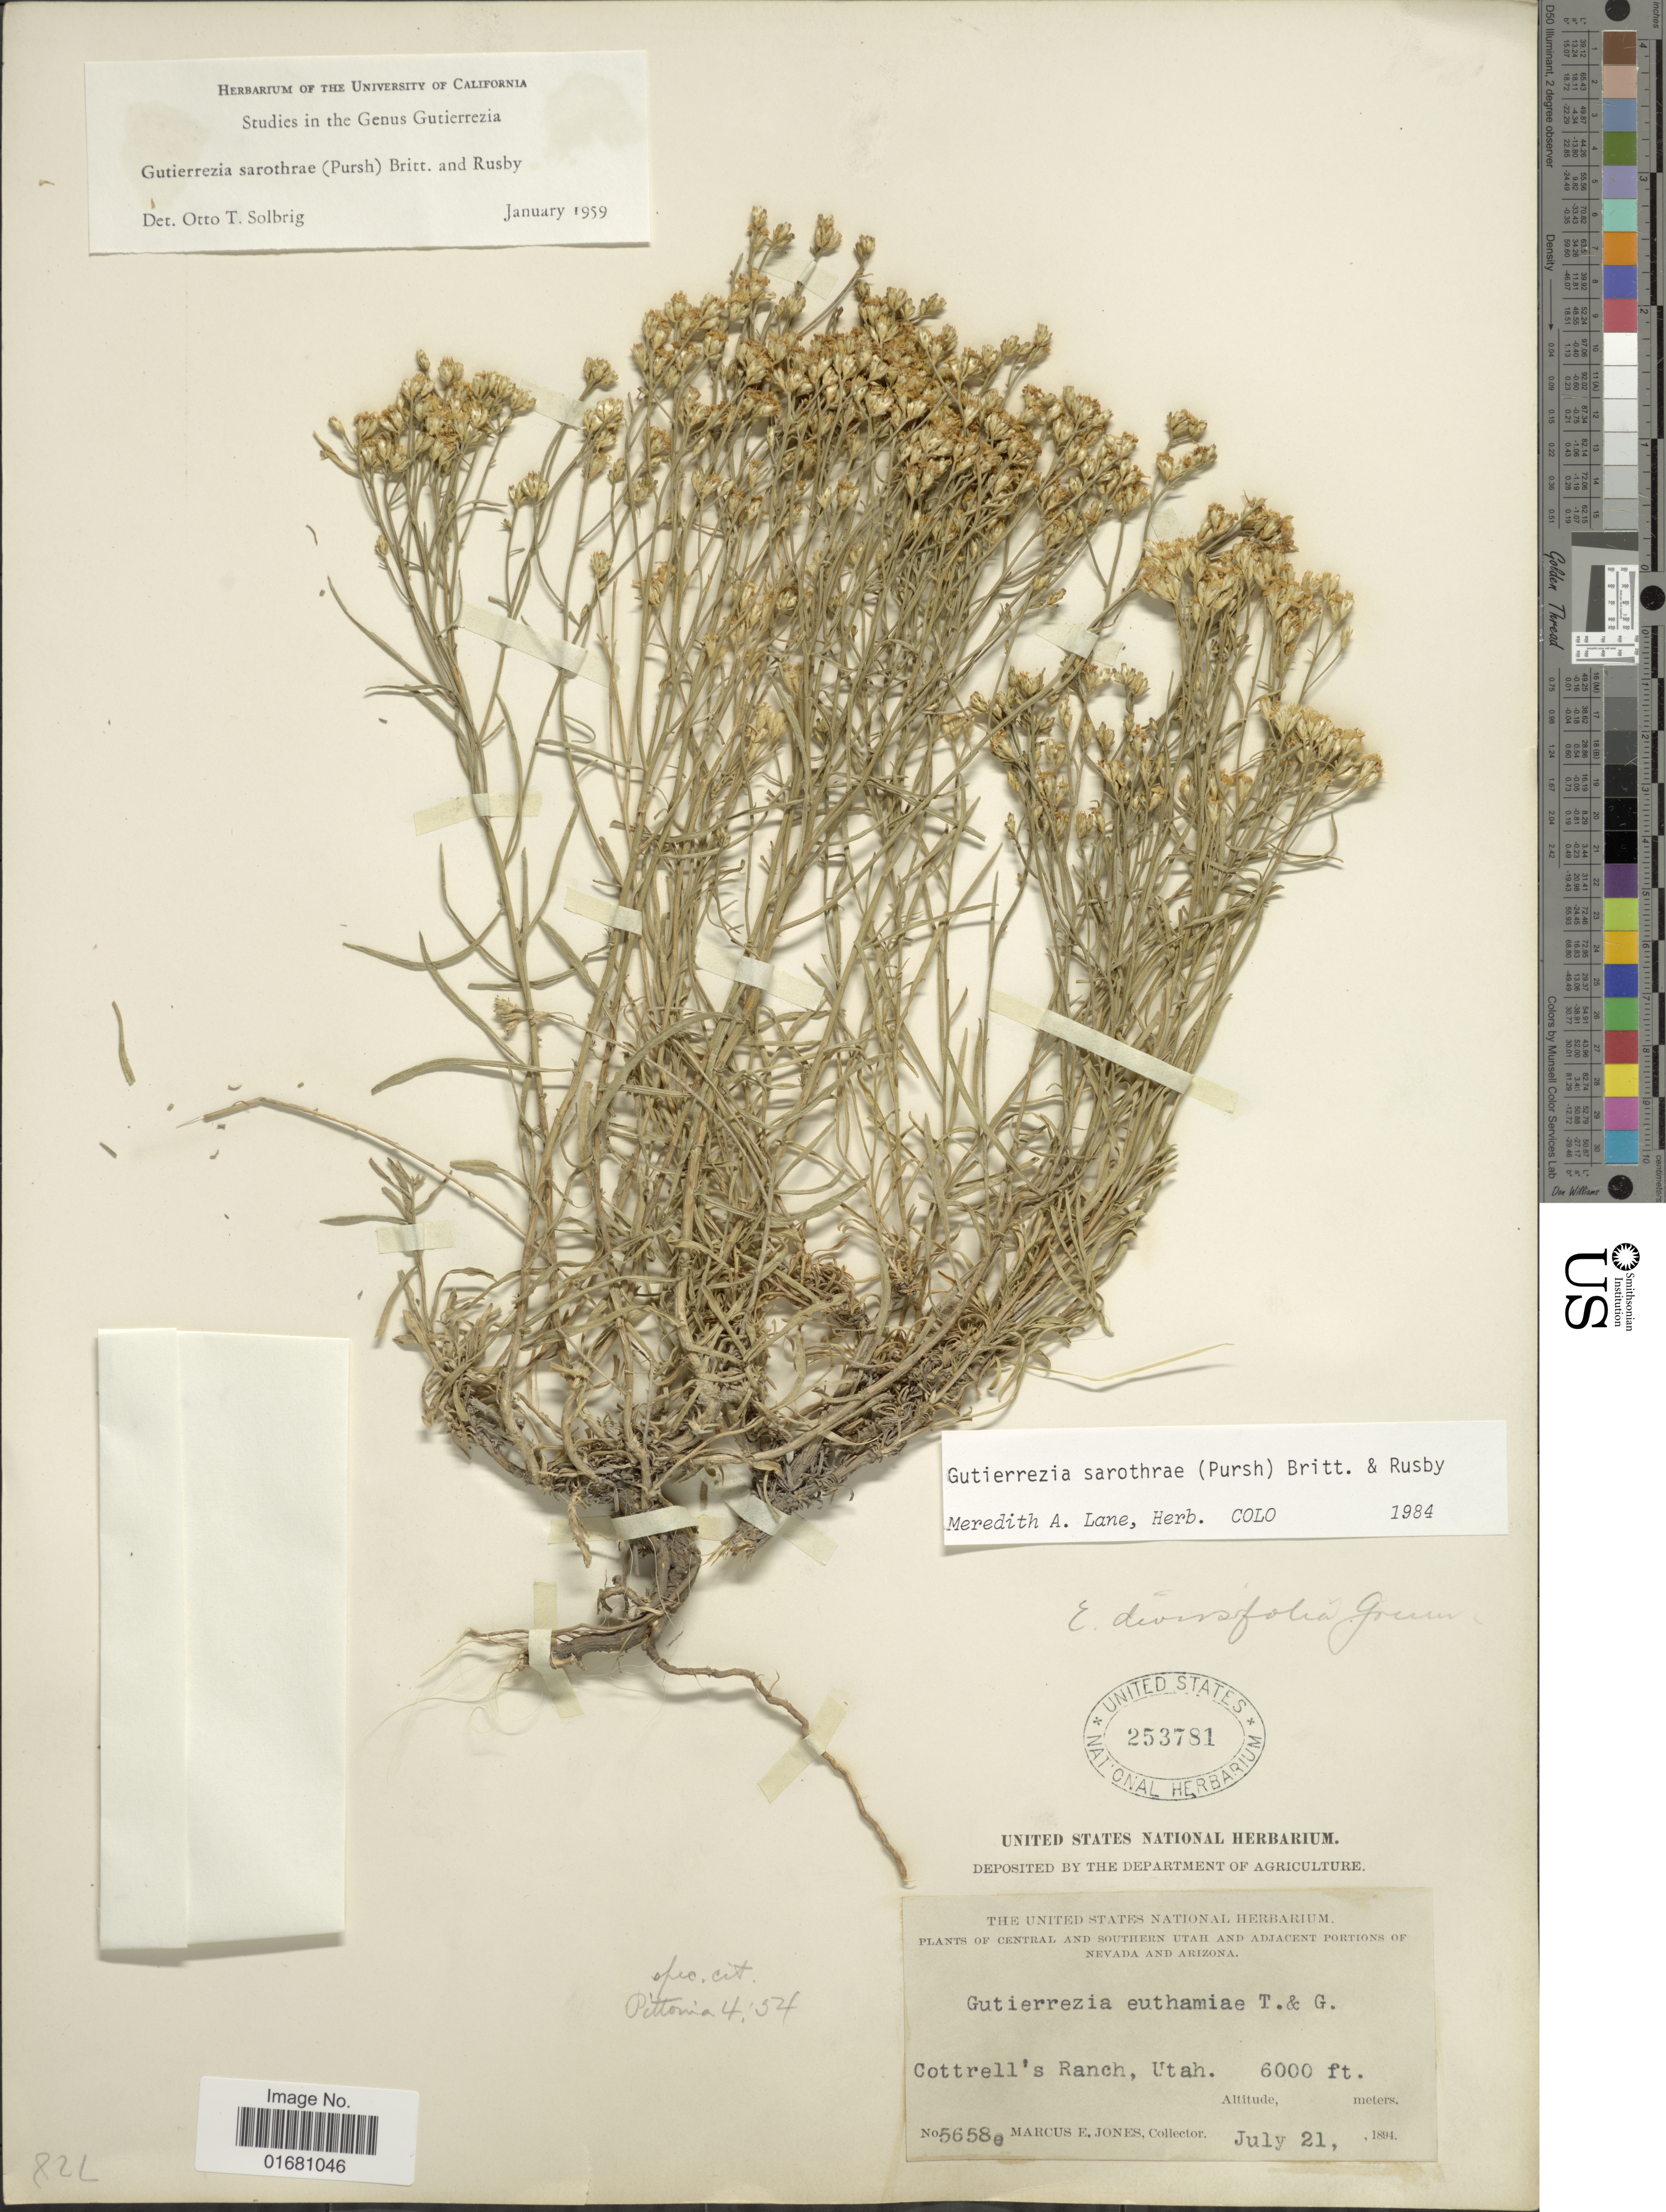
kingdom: Plantae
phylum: Tracheophyta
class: Magnoliopsida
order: Asterales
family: Asteraceae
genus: Gutierrezia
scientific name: Gutierrezia sarothrae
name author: (Pursh) Britton & Rusby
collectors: M. E. Jones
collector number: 5658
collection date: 1894-07-21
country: United States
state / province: Utah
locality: Central and Southern Utah, Cottrell's Ranch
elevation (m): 1829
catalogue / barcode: US 253781